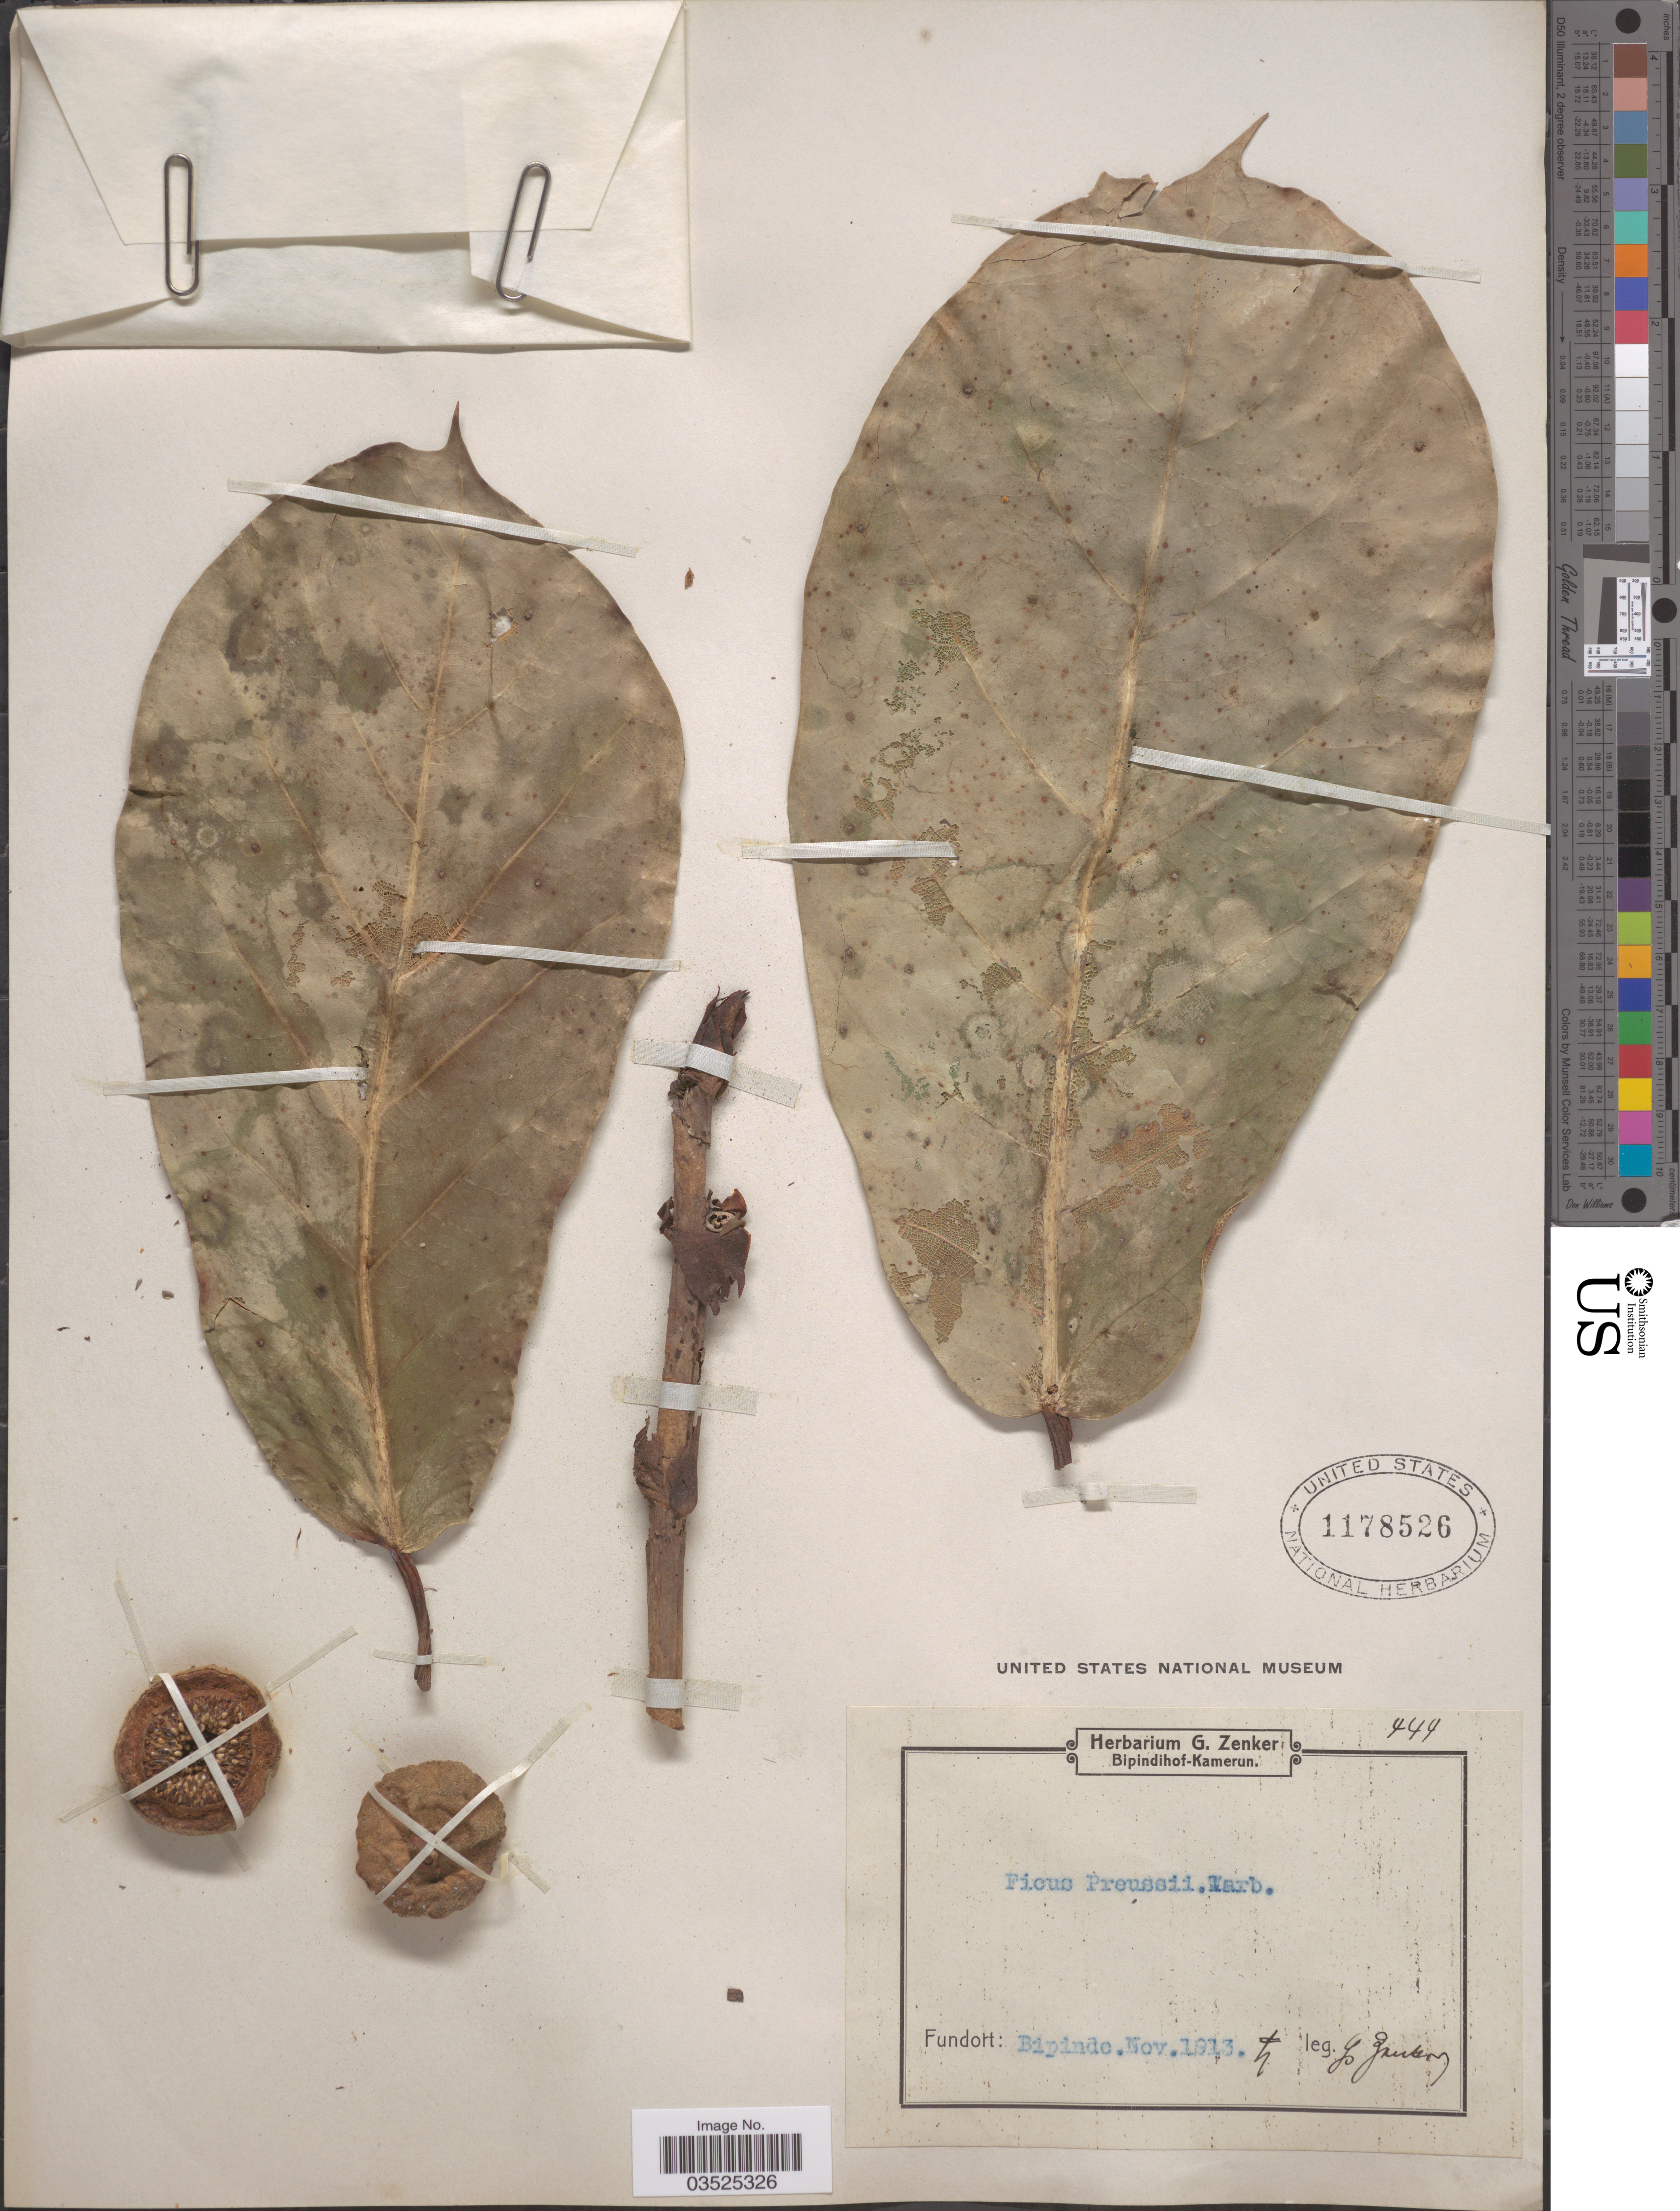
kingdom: Plantae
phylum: Tracheophyta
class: Magnoliopsida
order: Rosales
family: Moraceae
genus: Ficus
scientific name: Ficus preussii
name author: Warb.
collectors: G. A. Zenker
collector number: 444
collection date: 1913-11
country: Cameroon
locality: Bipinde.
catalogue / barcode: US 1178526